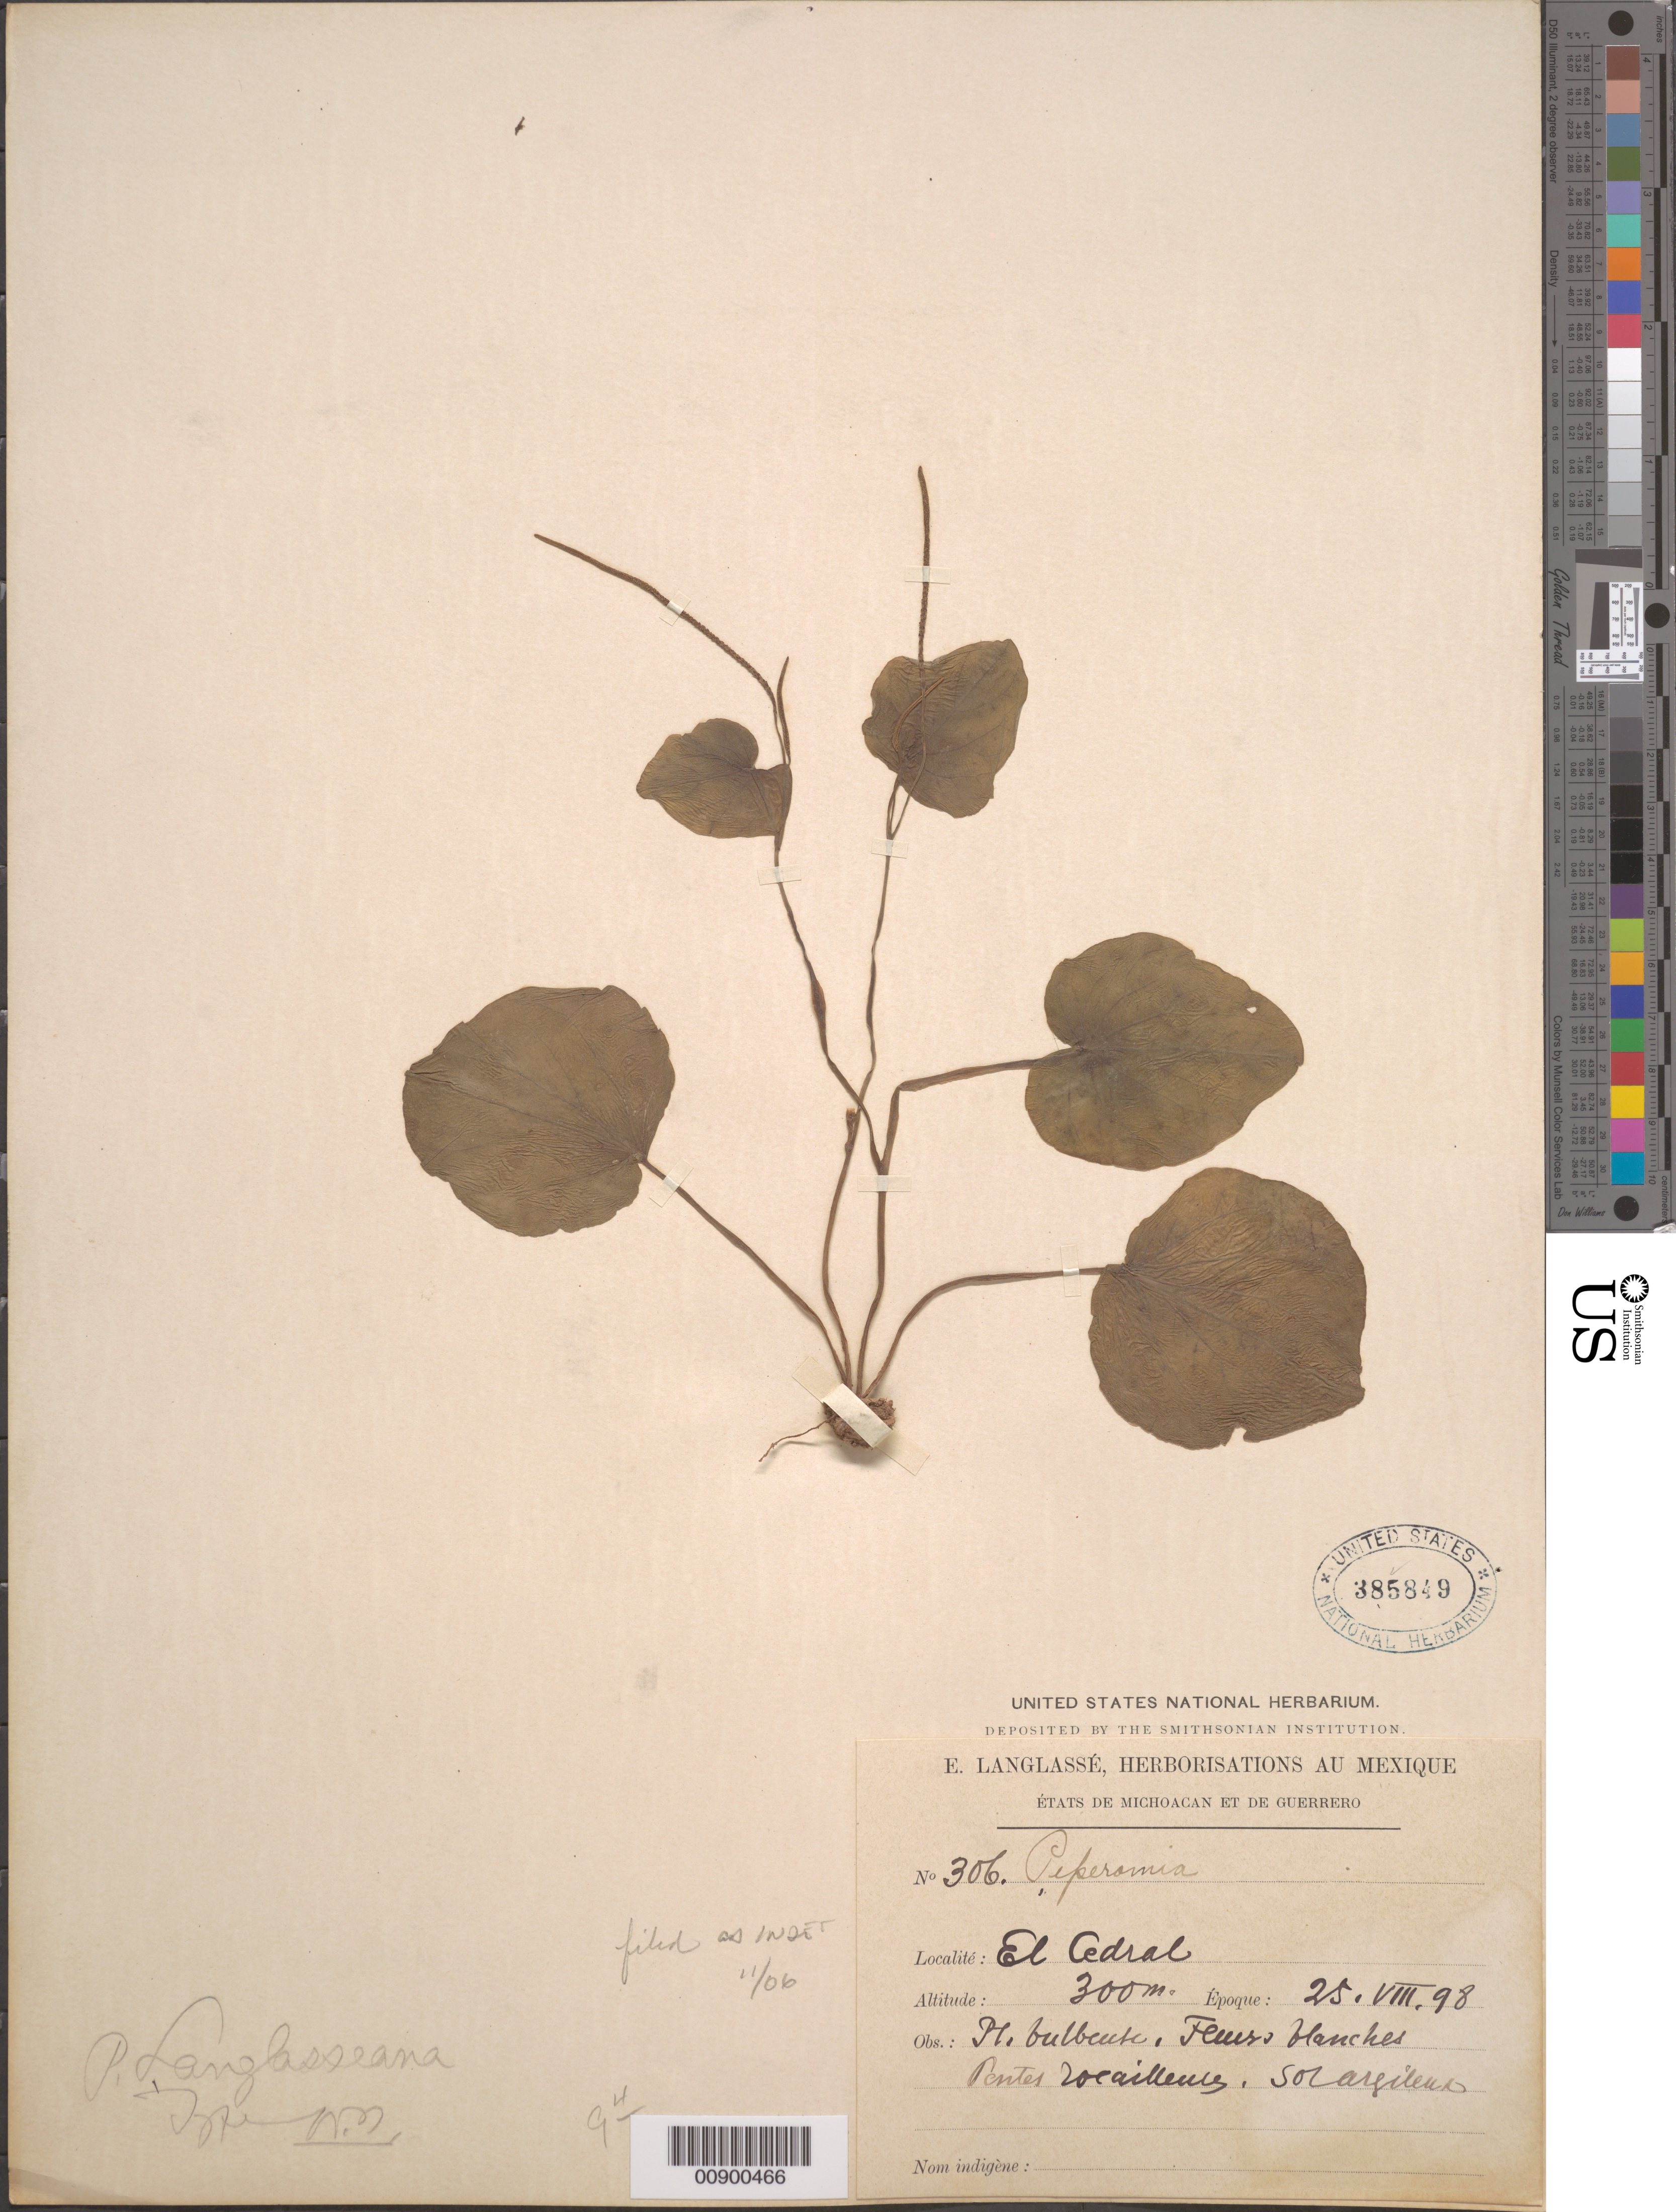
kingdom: Plantae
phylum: Tracheophyta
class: Magnoliopsida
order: Piperales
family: Piperaceae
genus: Peperomia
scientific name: Peperomia asarifolia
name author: Schltdl. & Cham.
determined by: Jiménez, José Estaban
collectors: E. Langlassé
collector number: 306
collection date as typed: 25 Aug 1898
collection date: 1898-08-25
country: Mexico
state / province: Michoacán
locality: El Cedral, Michoacán.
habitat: Pentes rocailleux. Sol argileux.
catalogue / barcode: US 385849